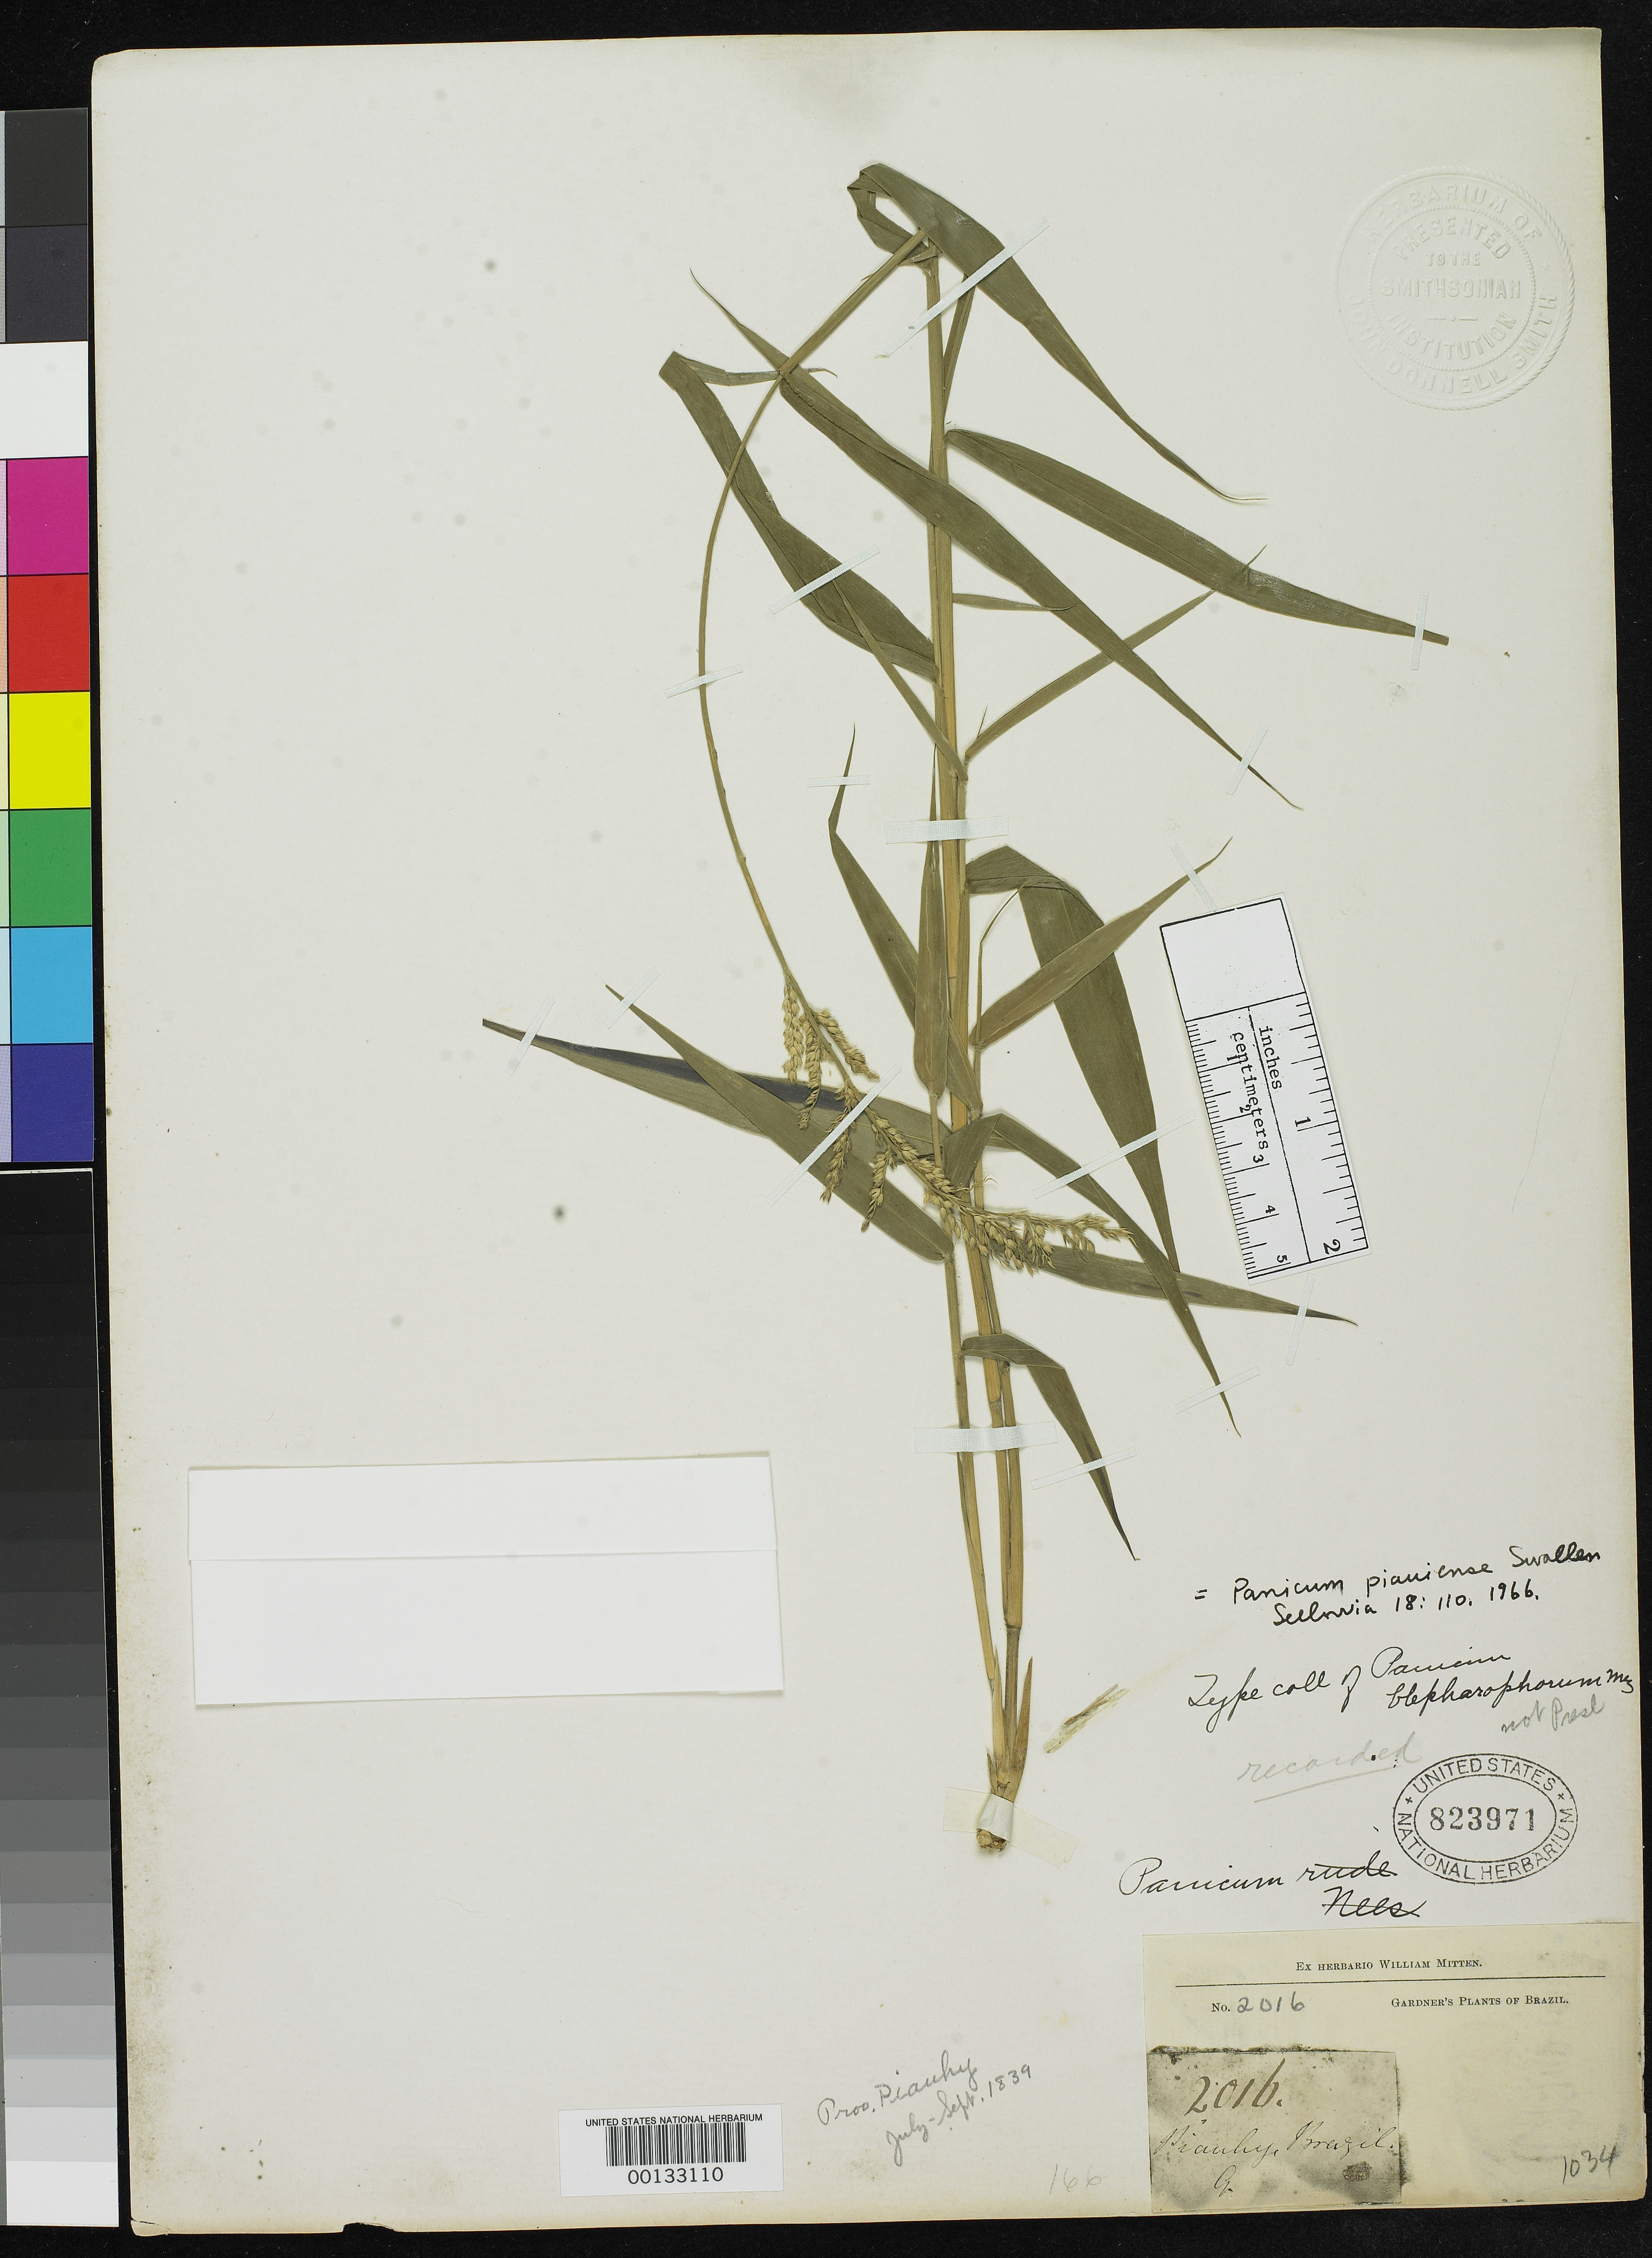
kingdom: Plantae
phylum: Tracheophyta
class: Liliopsida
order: Poales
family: Poaceae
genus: Panicum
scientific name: Panicum blepharophorum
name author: Mez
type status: Isotype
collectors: G. Gardner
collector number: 2016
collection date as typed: Jul 1839 to -- Sep 1839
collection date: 1839-07/1839-09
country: Brazil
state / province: Piauí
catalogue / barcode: US 823971